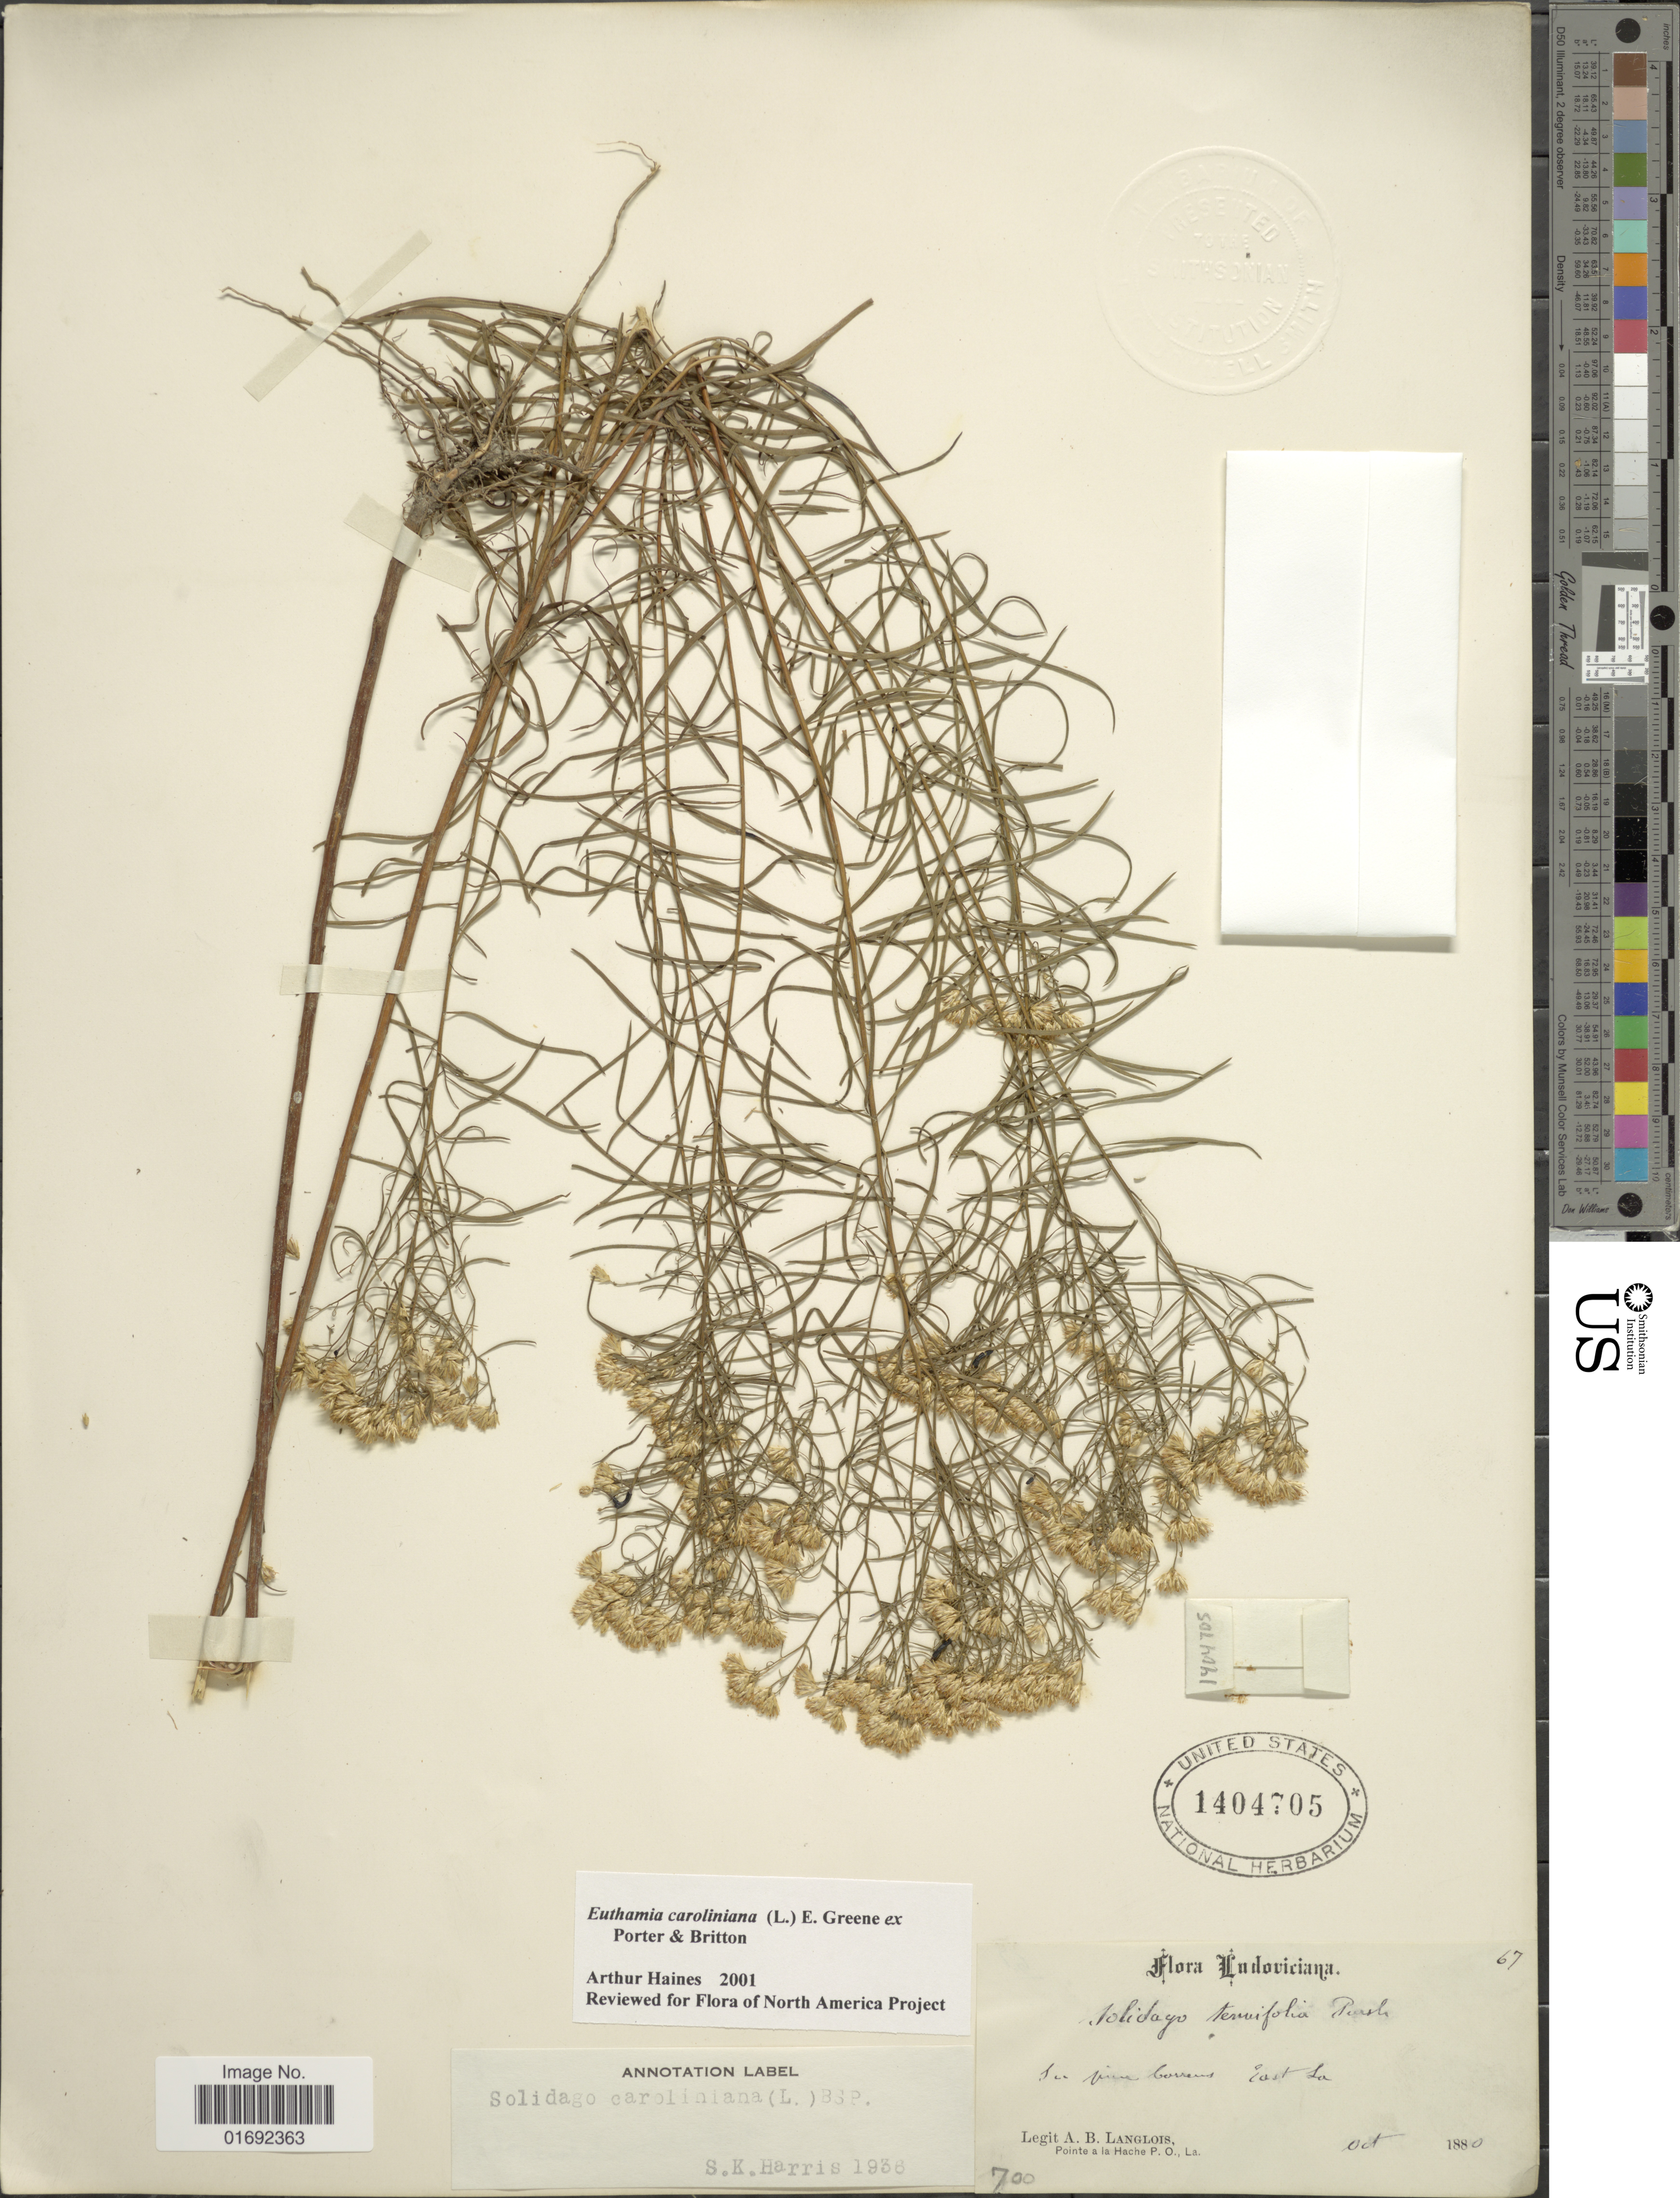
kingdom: Plantae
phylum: Tracheophyta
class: Magnoliopsida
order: Asterales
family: Asteraceae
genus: Euthamia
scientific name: Euthamia caroliniana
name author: (L.) Greene ex Porter & Britton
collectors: A. Langlois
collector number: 67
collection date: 1880-10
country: United States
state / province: Louisiana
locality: Ludoviciana, East La.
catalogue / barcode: US 1404705